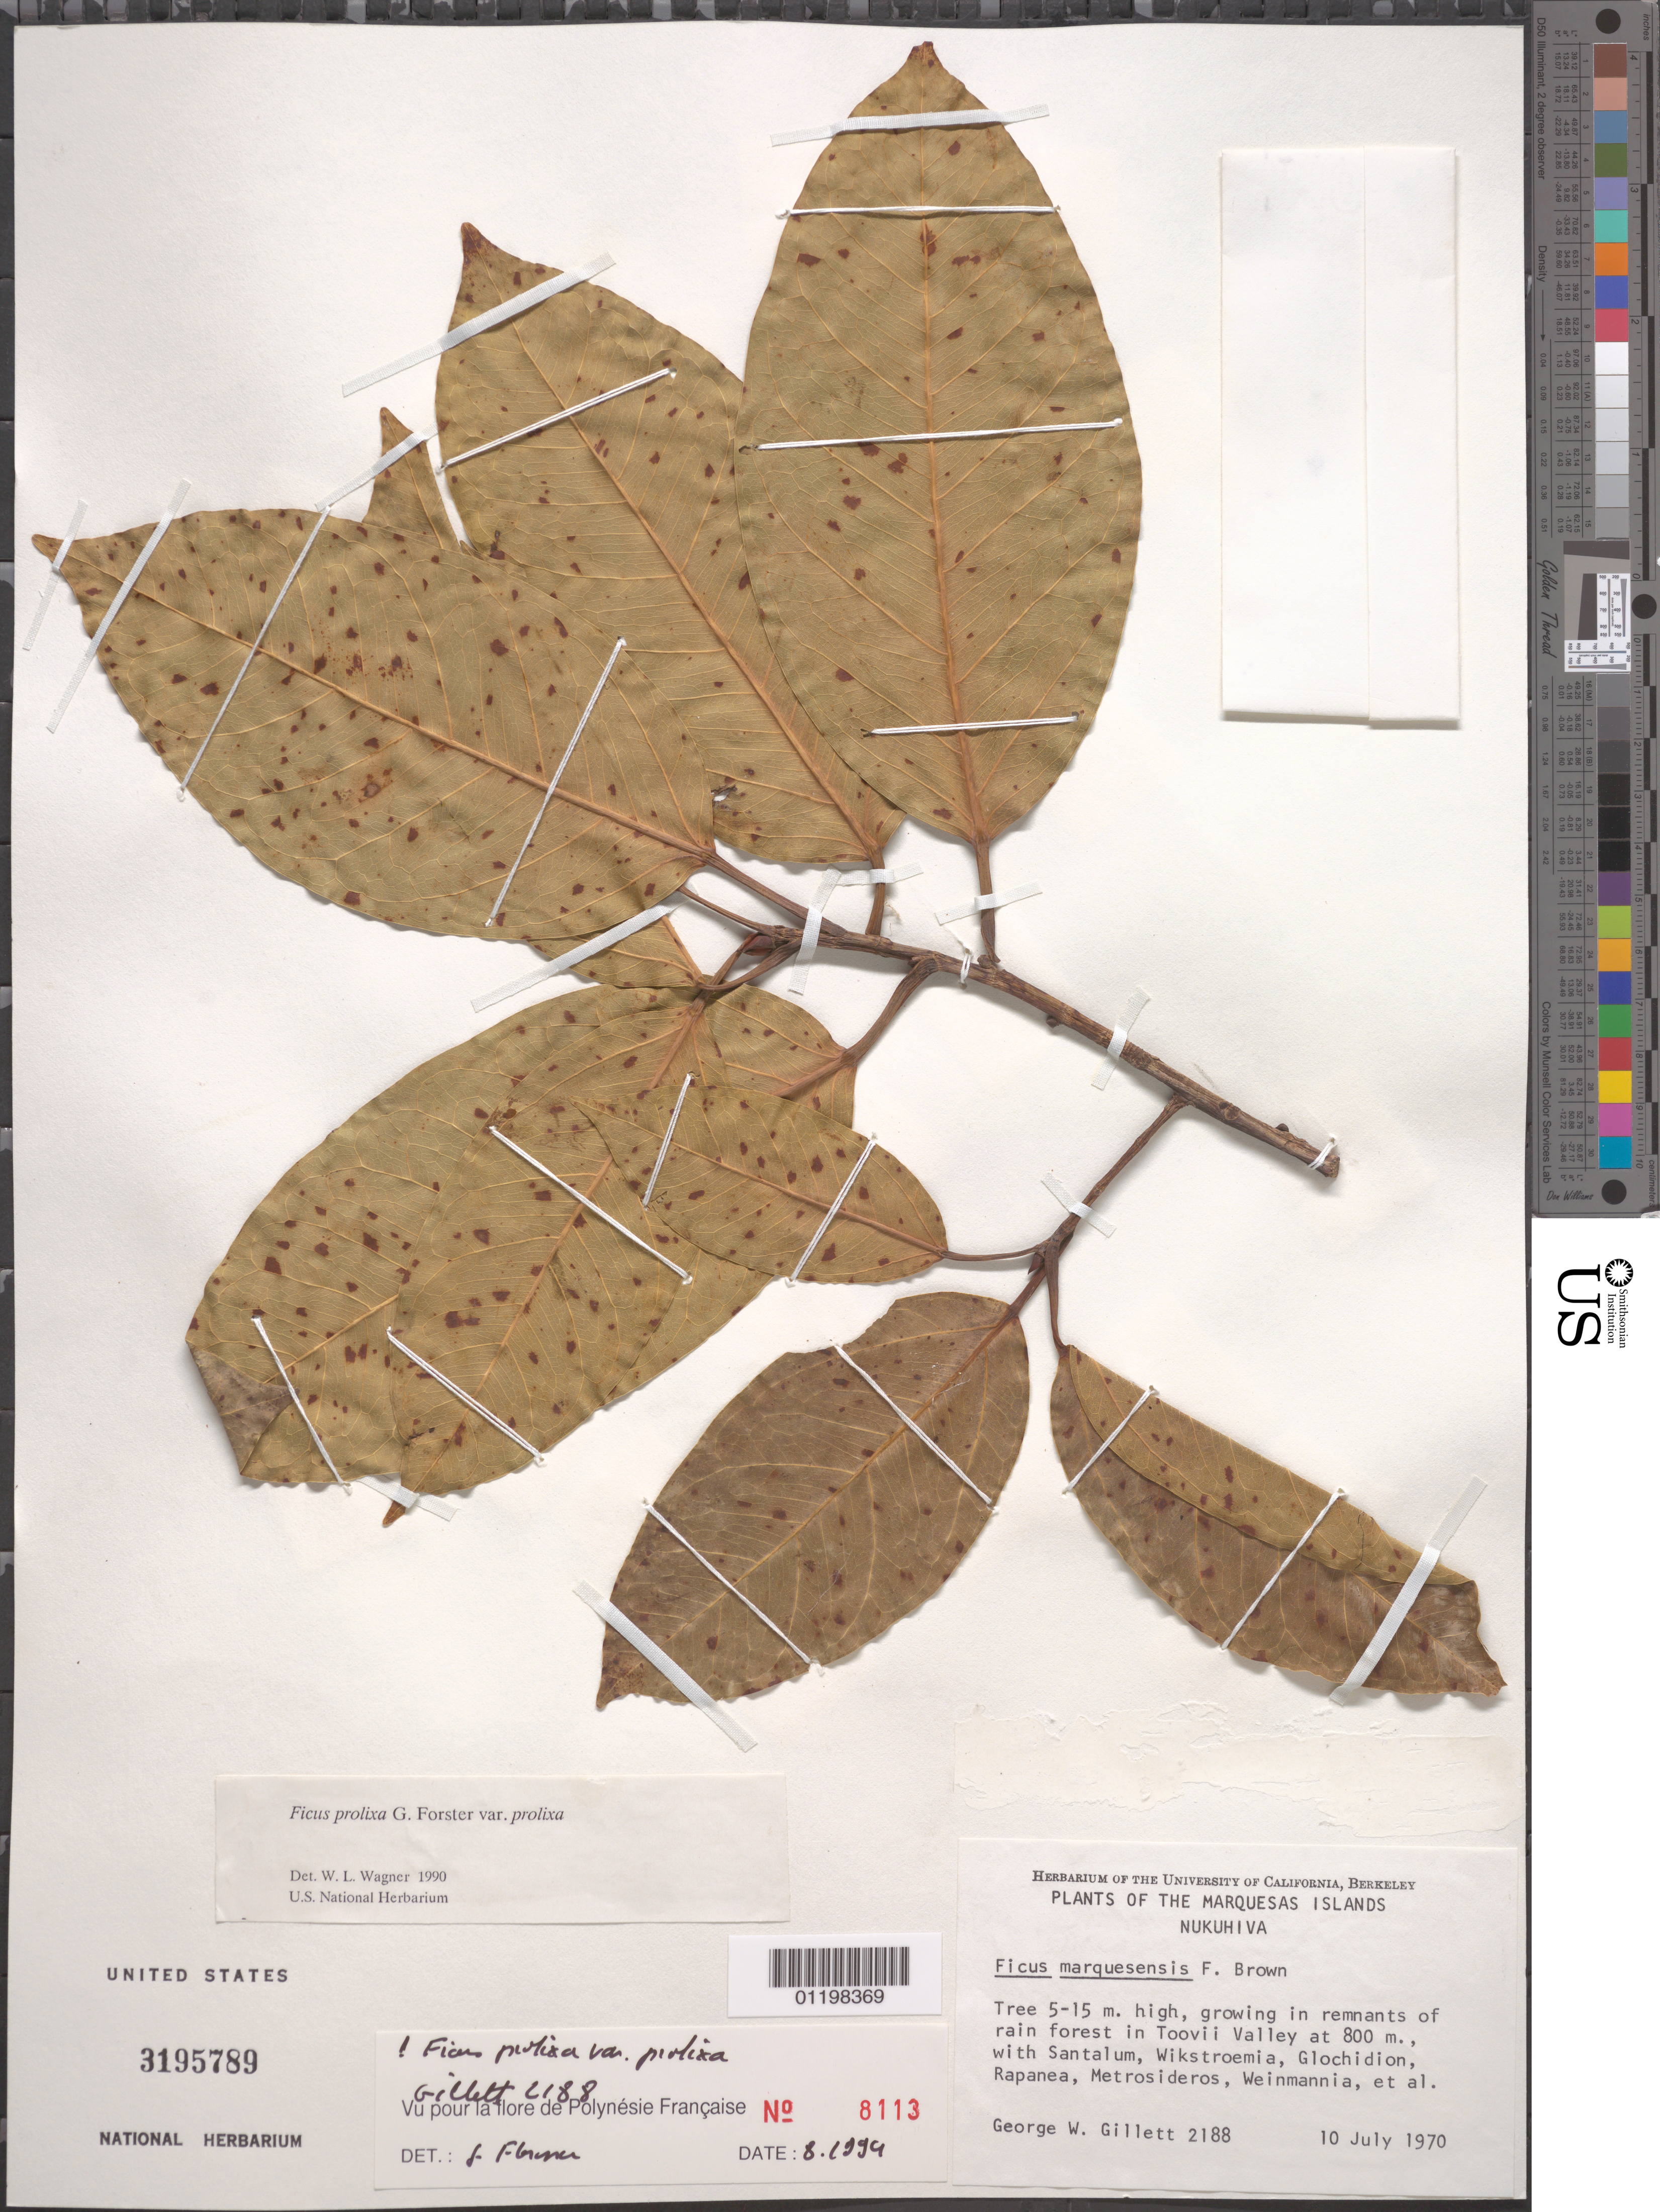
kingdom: Plantae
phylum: Tracheophyta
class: Magnoliopsida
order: Rosales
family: Moraceae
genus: Ficus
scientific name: Ficus prolixa var. prolixa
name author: G. Forst.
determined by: Fosberg, F. R.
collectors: G. Gillett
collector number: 2188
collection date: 1970-07-10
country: French Polynesia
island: Nuku Hiva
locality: Toovii Valley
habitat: Remnants of rain forest with Santalum, Wikstroemia, Glochidion, Rapanea, Metrosideros, Weinmannia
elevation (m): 800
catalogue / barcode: US 3195789